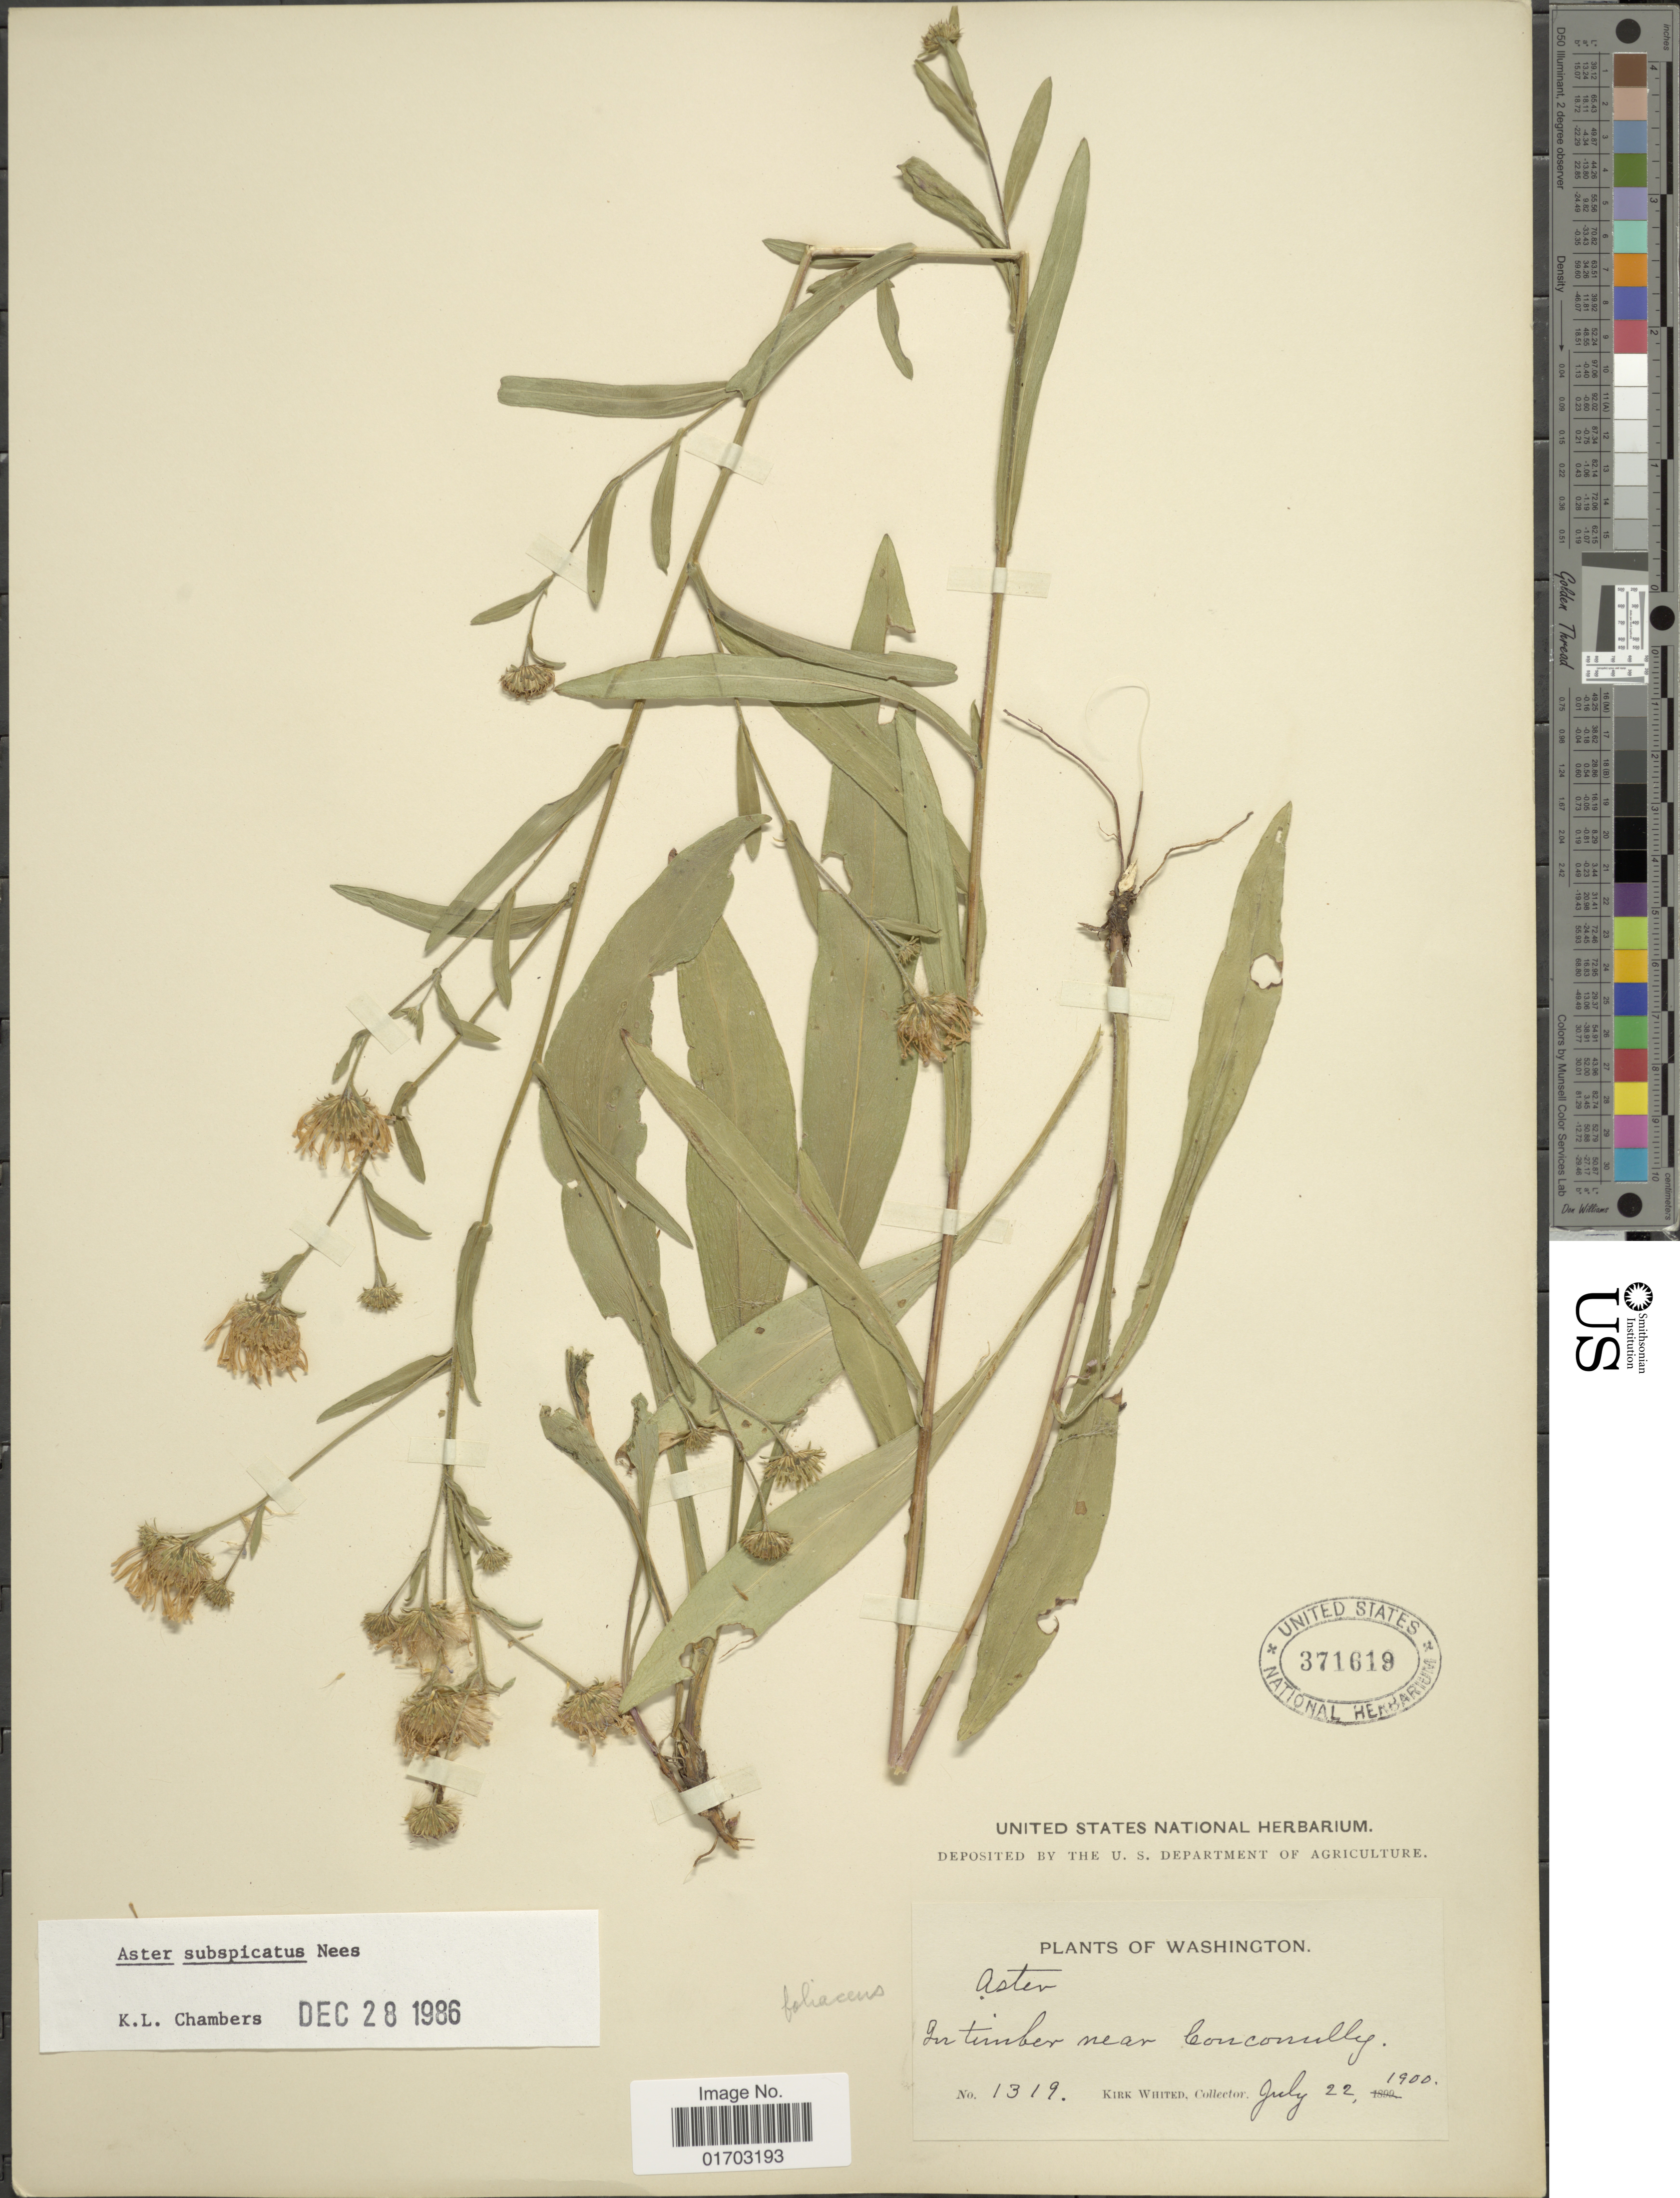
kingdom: Plantae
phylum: Tracheophyta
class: Magnoliopsida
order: Asterales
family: Asteraceae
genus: Symphyotrichum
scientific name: Symphyotrichum subspicatum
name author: (Nees) G.L. Nesom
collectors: K. Whited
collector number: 1319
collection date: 1900-07-22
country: United States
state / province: Washington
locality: In timber near Conconully.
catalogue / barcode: US 371619